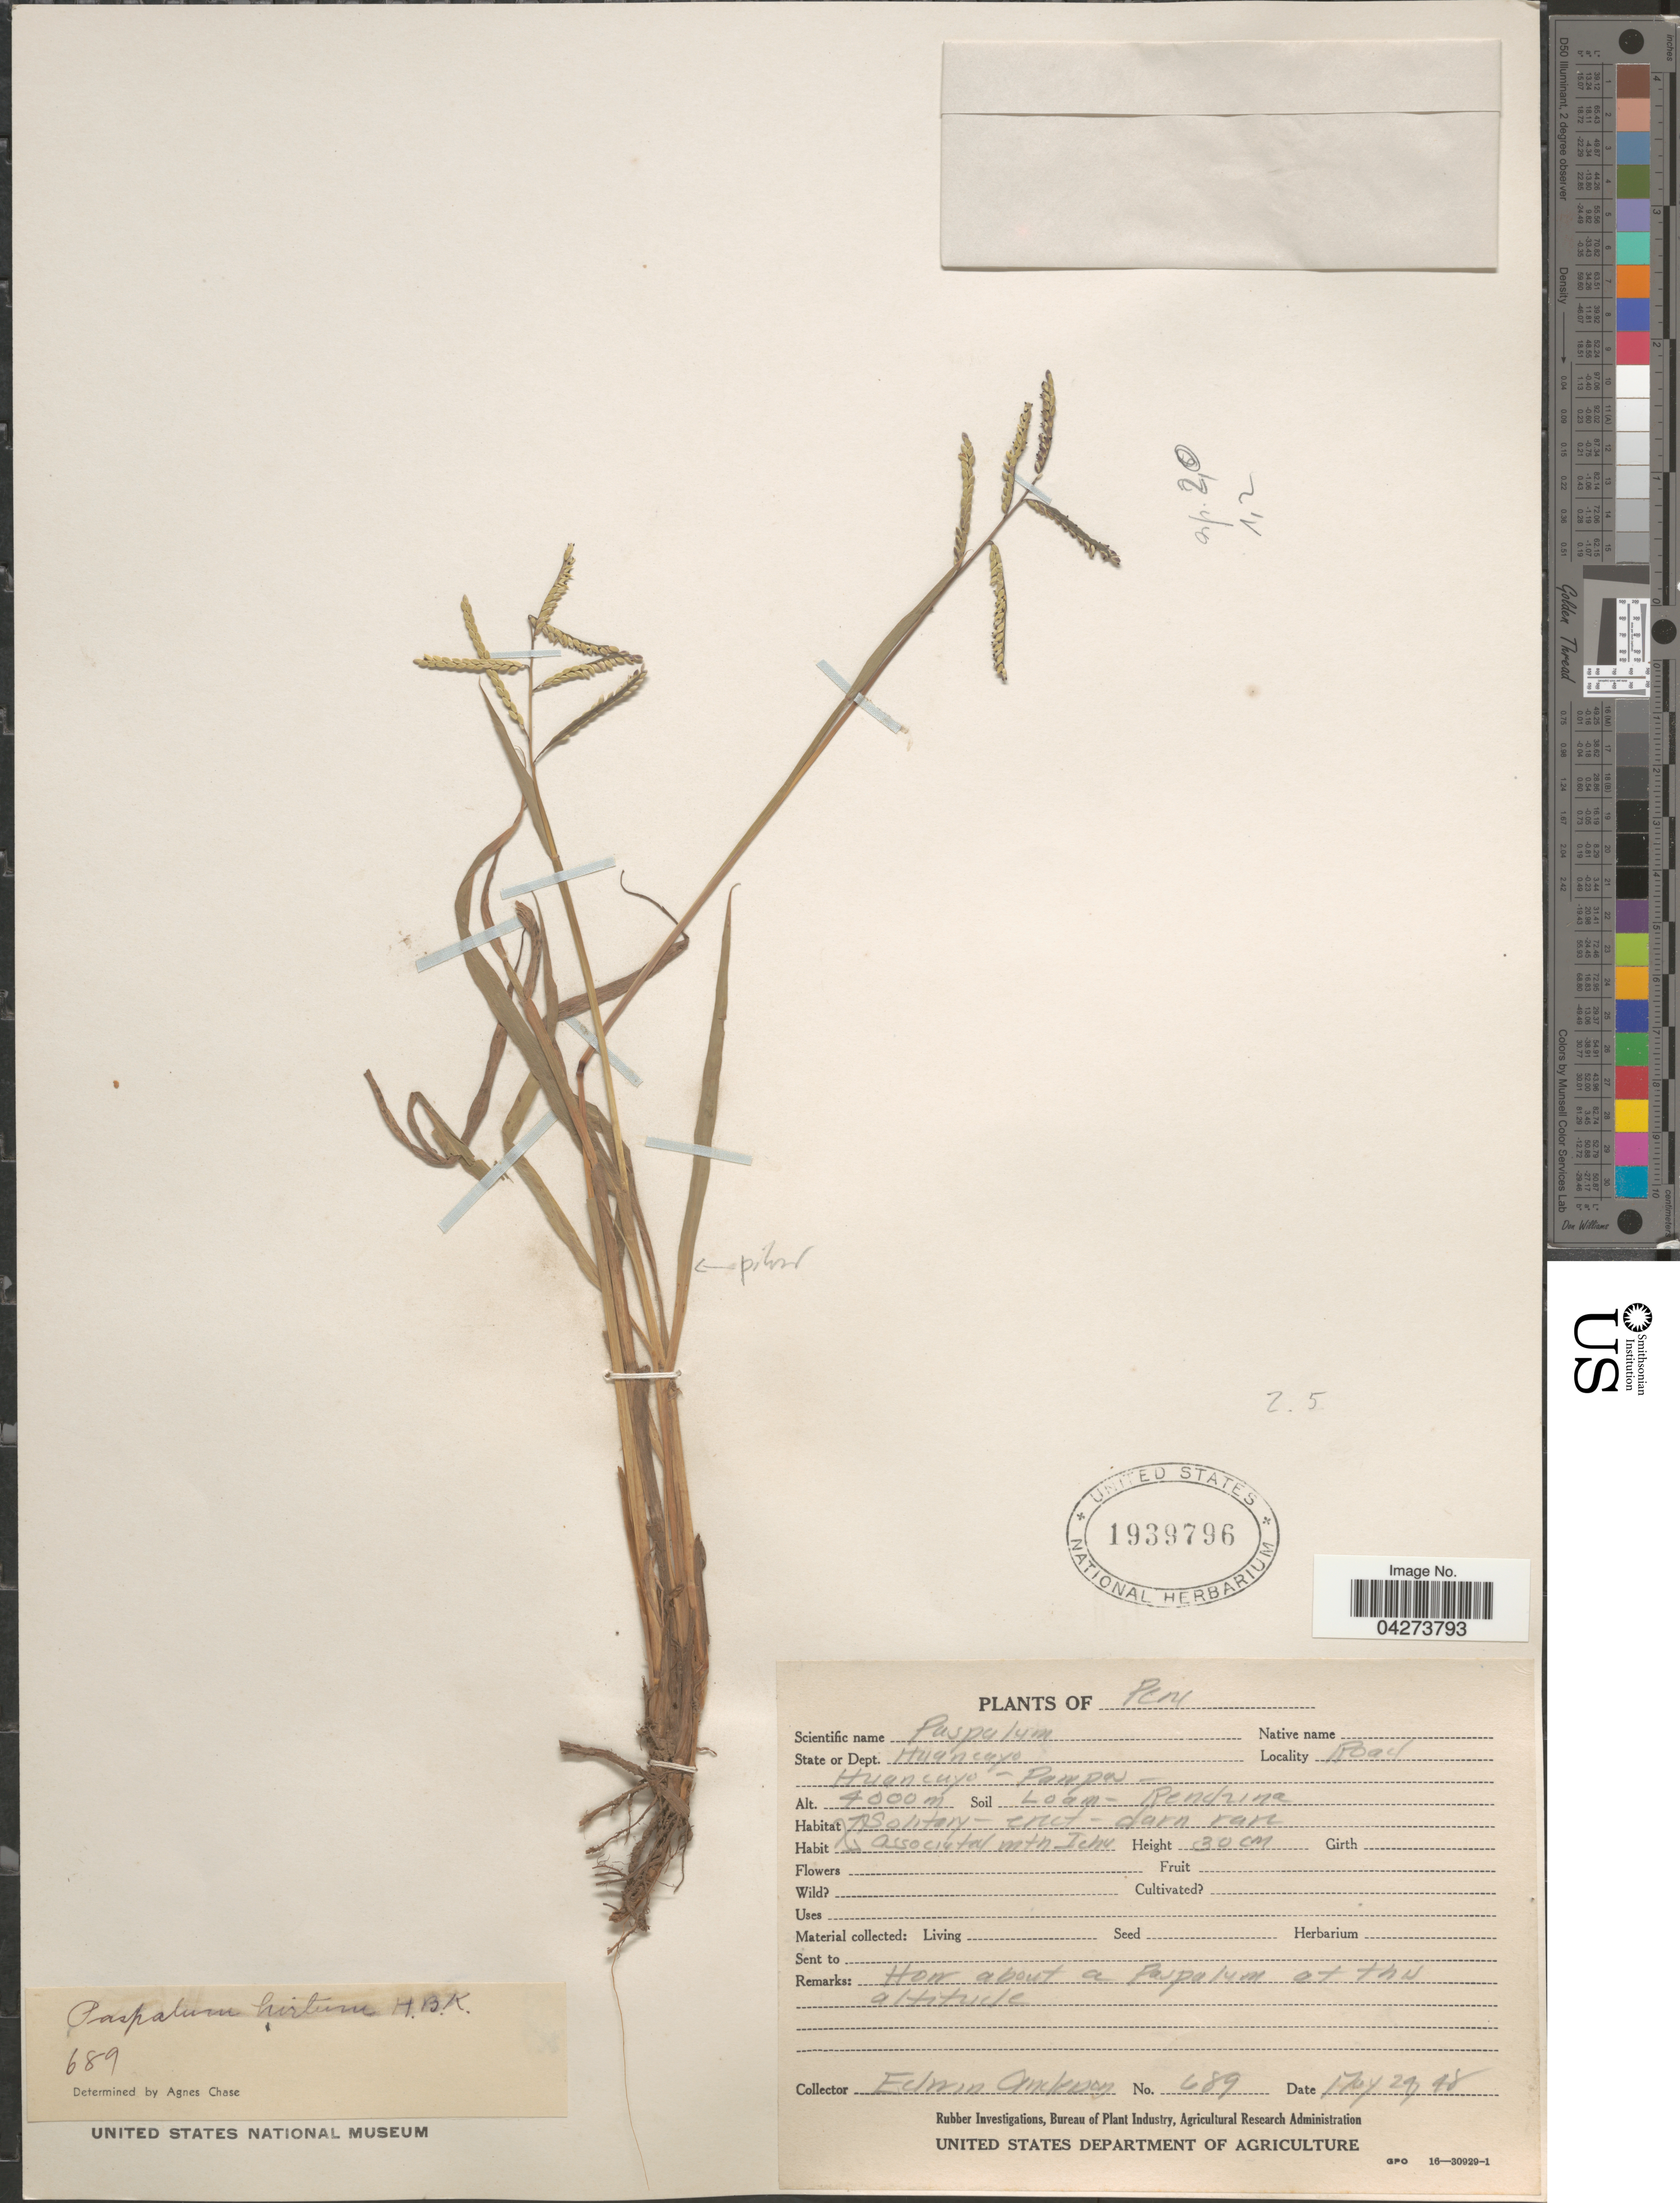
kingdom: Plantae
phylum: Tracheophyta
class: Liliopsida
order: Poales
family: Poaceae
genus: Paspalum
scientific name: Paspalum pilgerianum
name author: Chase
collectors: E. Anderson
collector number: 689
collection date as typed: Transcribed d/m/y: 29/5/48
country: Peru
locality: State or Dept. Huancayo. Road Huancayo - Pampon.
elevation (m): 4000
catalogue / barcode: US 1939796